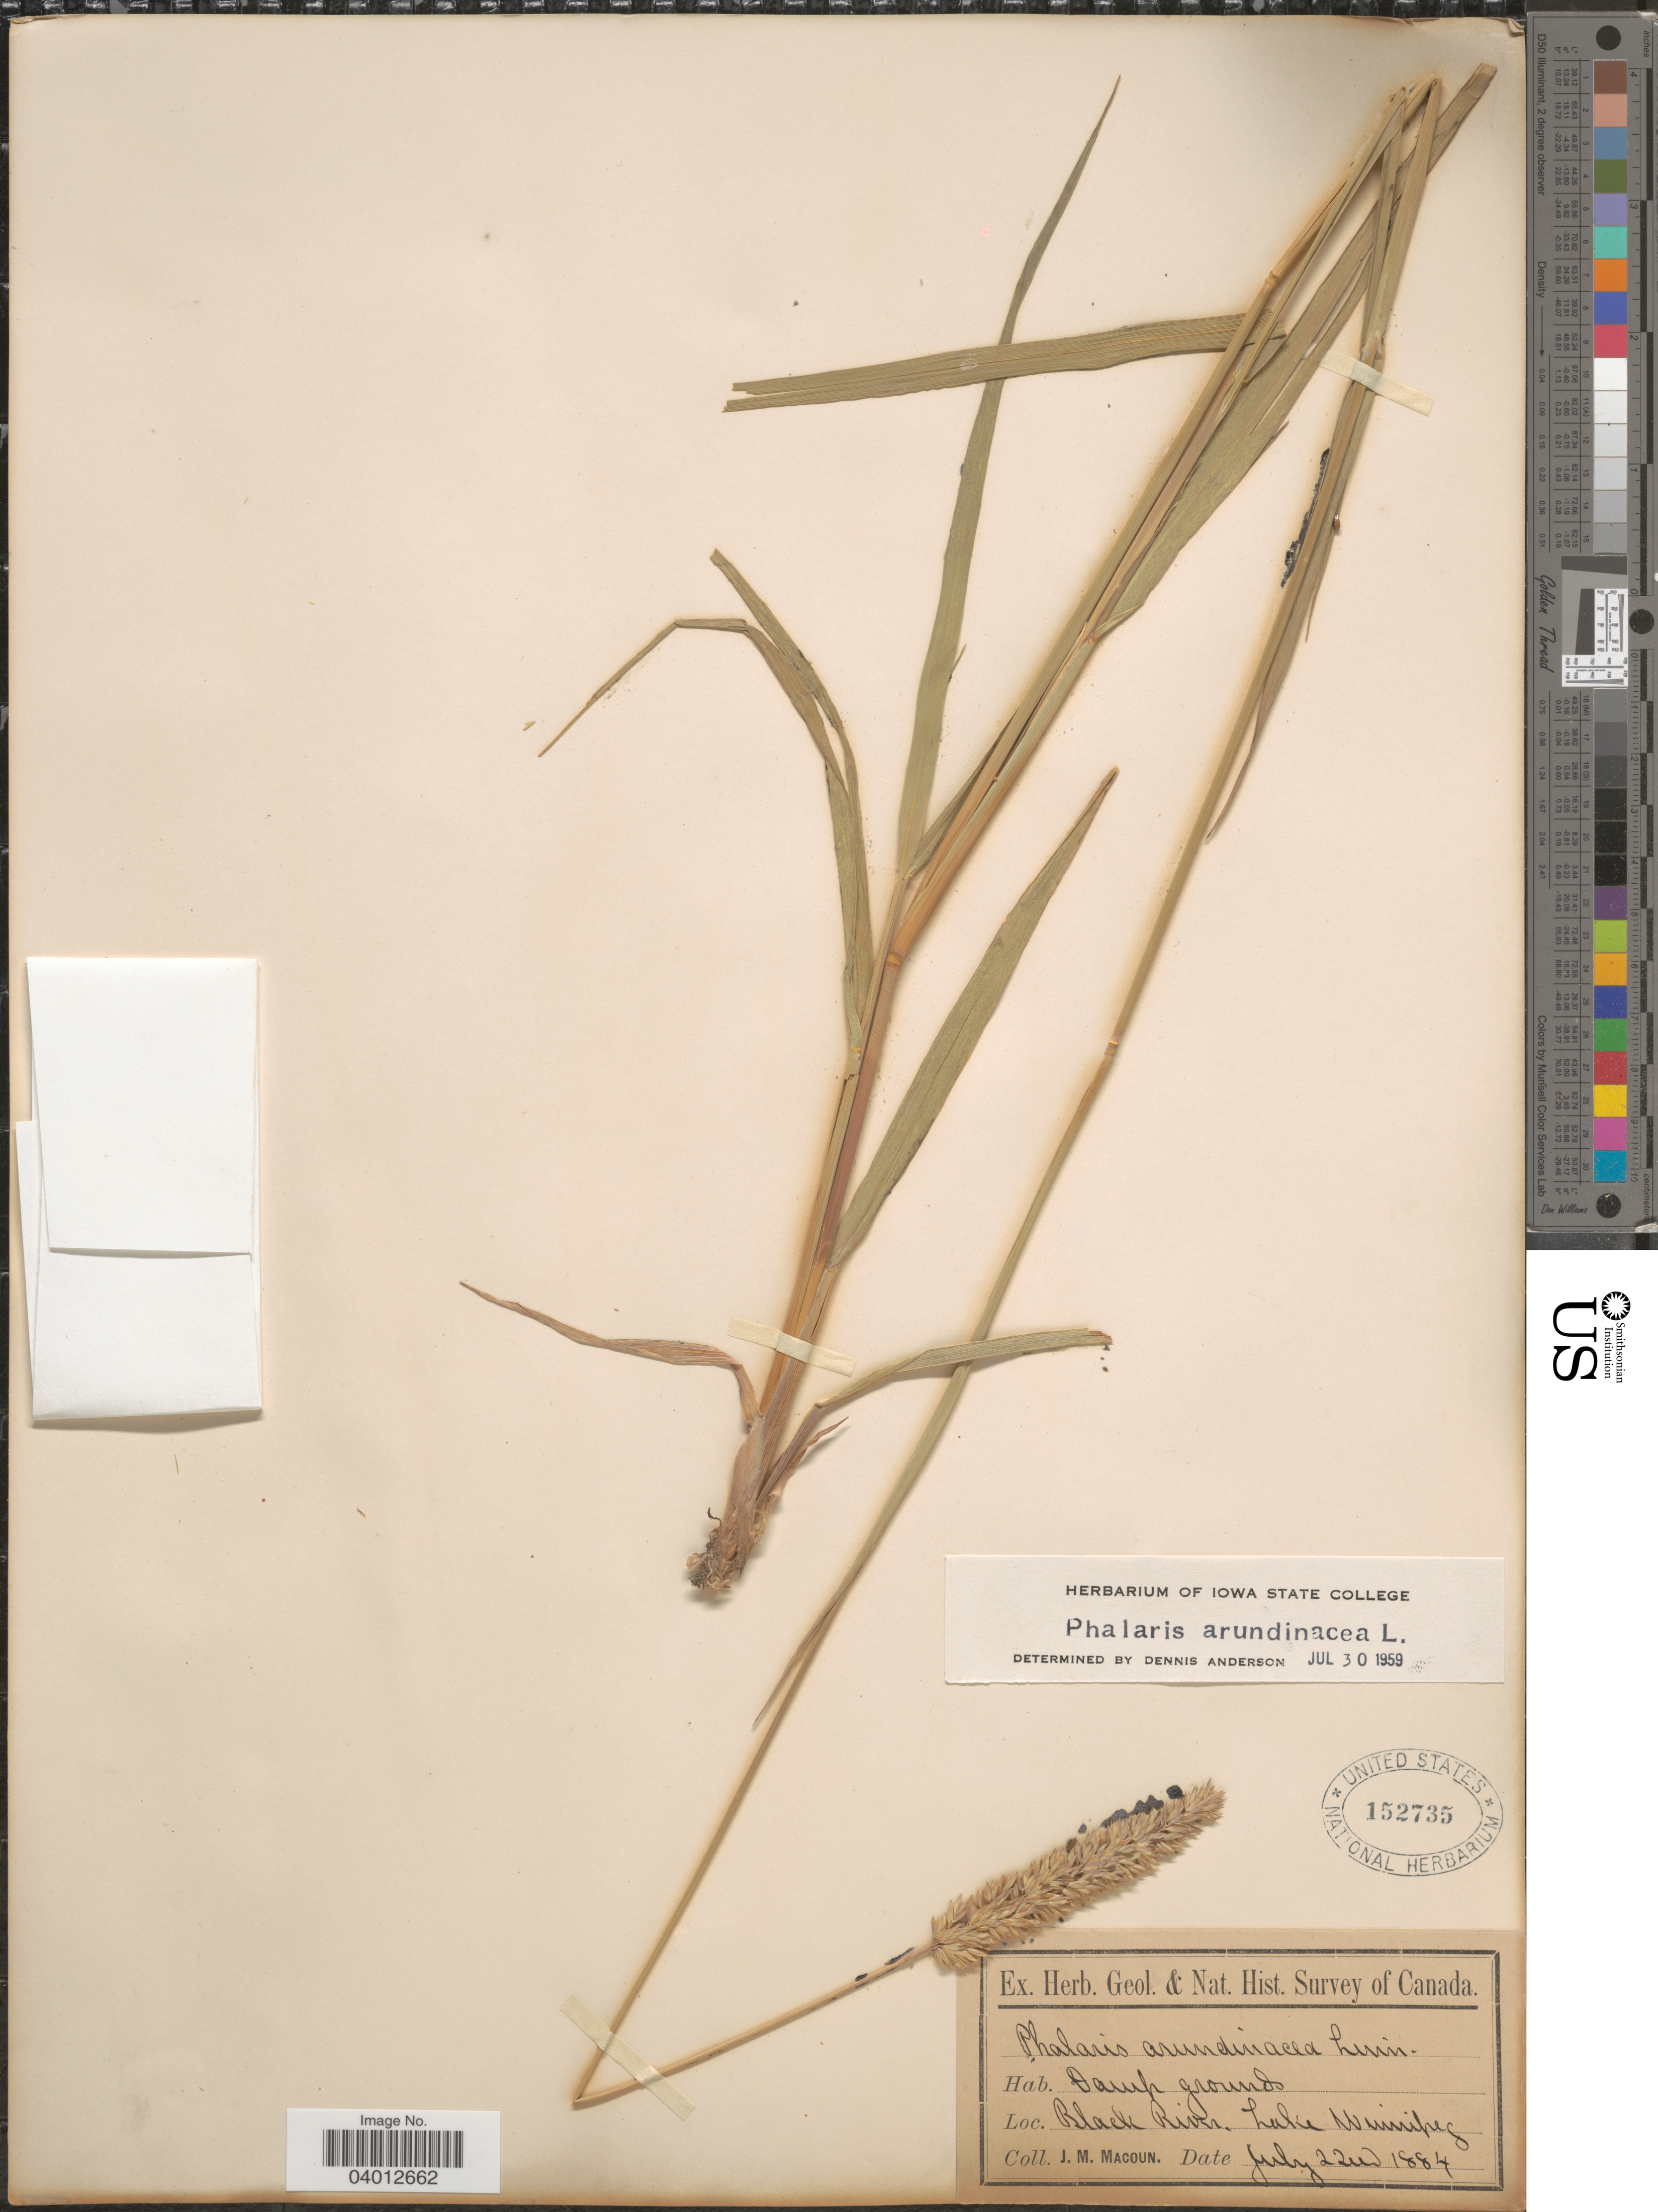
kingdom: Plantae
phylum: Tracheophyta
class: Liliopsida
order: Poales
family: Poaceae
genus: Phalaris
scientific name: Phalaris arundinacea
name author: L.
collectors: J. M. Macoun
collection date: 1884-07-22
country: Canada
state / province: Manitoba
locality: Black River. Lake Winnipeg.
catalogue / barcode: US 152735